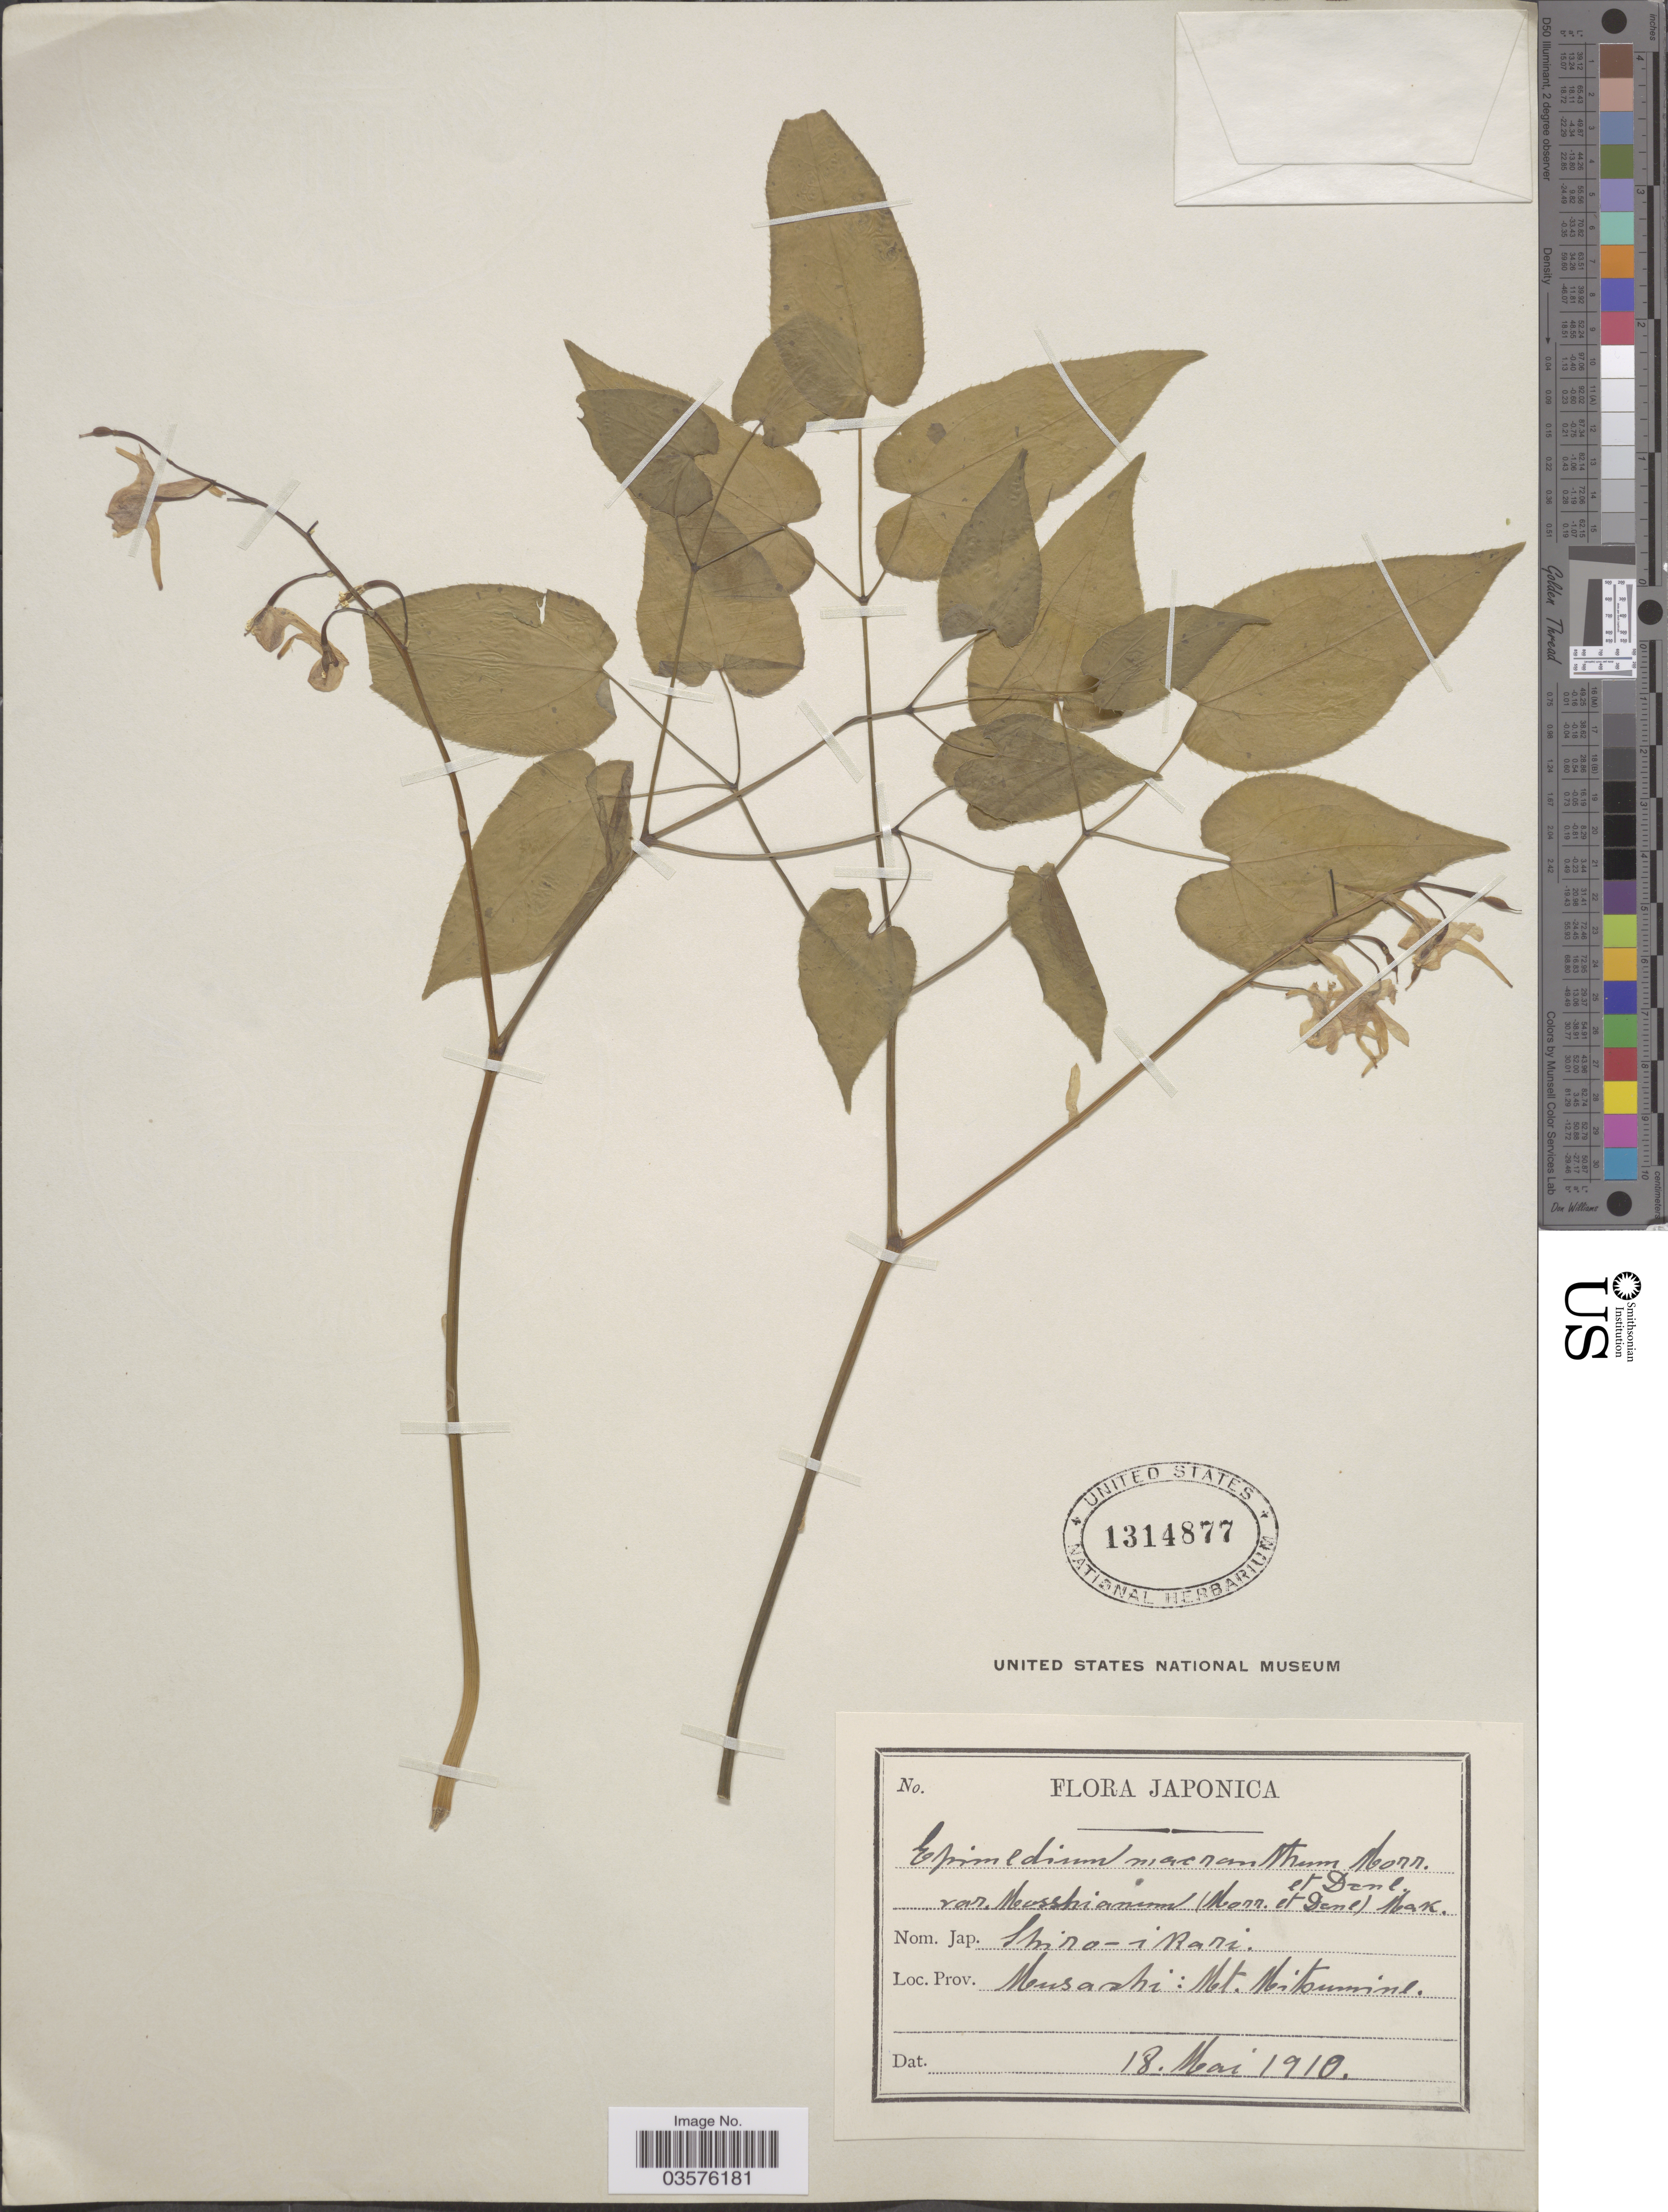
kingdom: Plantae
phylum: Tracheophyta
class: Magnoliopsida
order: Ranunculales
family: Berberidaceae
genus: Epimedium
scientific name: Epimedium grandiflorum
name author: C. Morren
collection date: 1910-05-18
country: Japan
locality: Musashi: Mt. Mitsumine.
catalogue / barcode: US 1314877